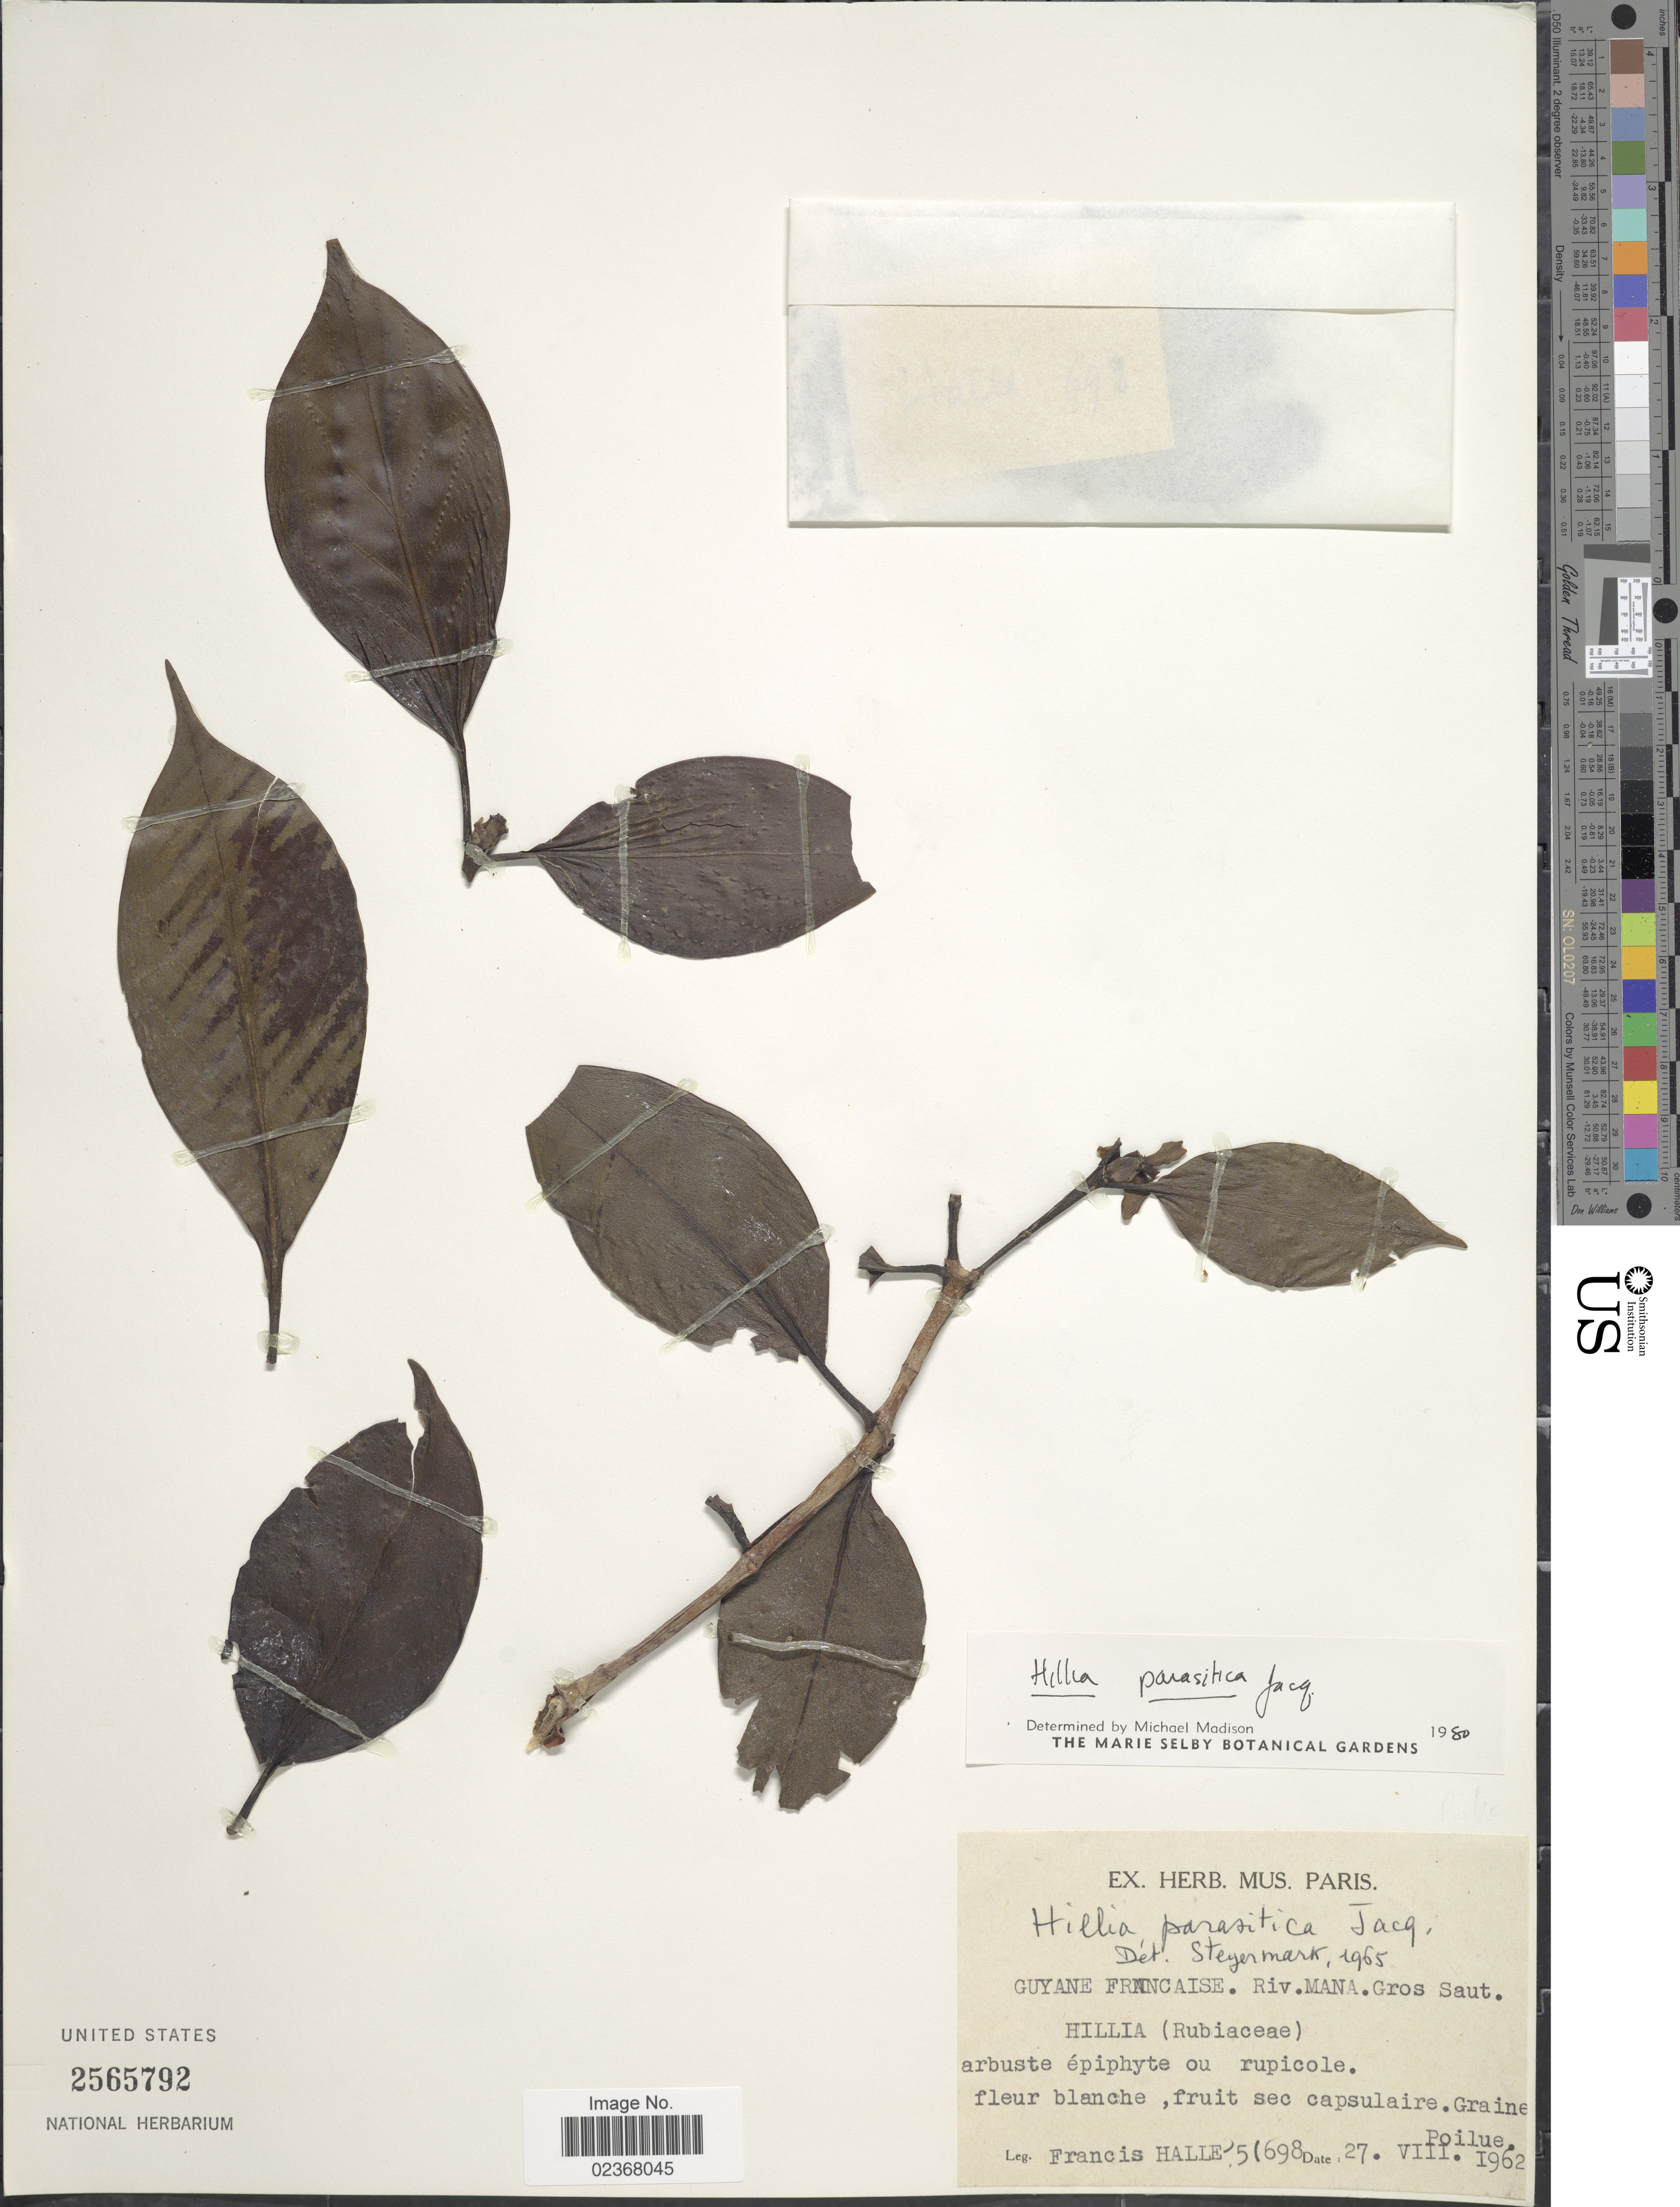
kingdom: Plantae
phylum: Tracheophyta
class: Magnoliopsida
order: Gentianales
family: Rubiaceae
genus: Hillia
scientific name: Hillia parasitica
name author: Jacq.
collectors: F. Hallé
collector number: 56698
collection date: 1962-08-27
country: French Guiana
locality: Guyane Francaise, Riv. Mana, Gros Saut.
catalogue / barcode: US 2565792